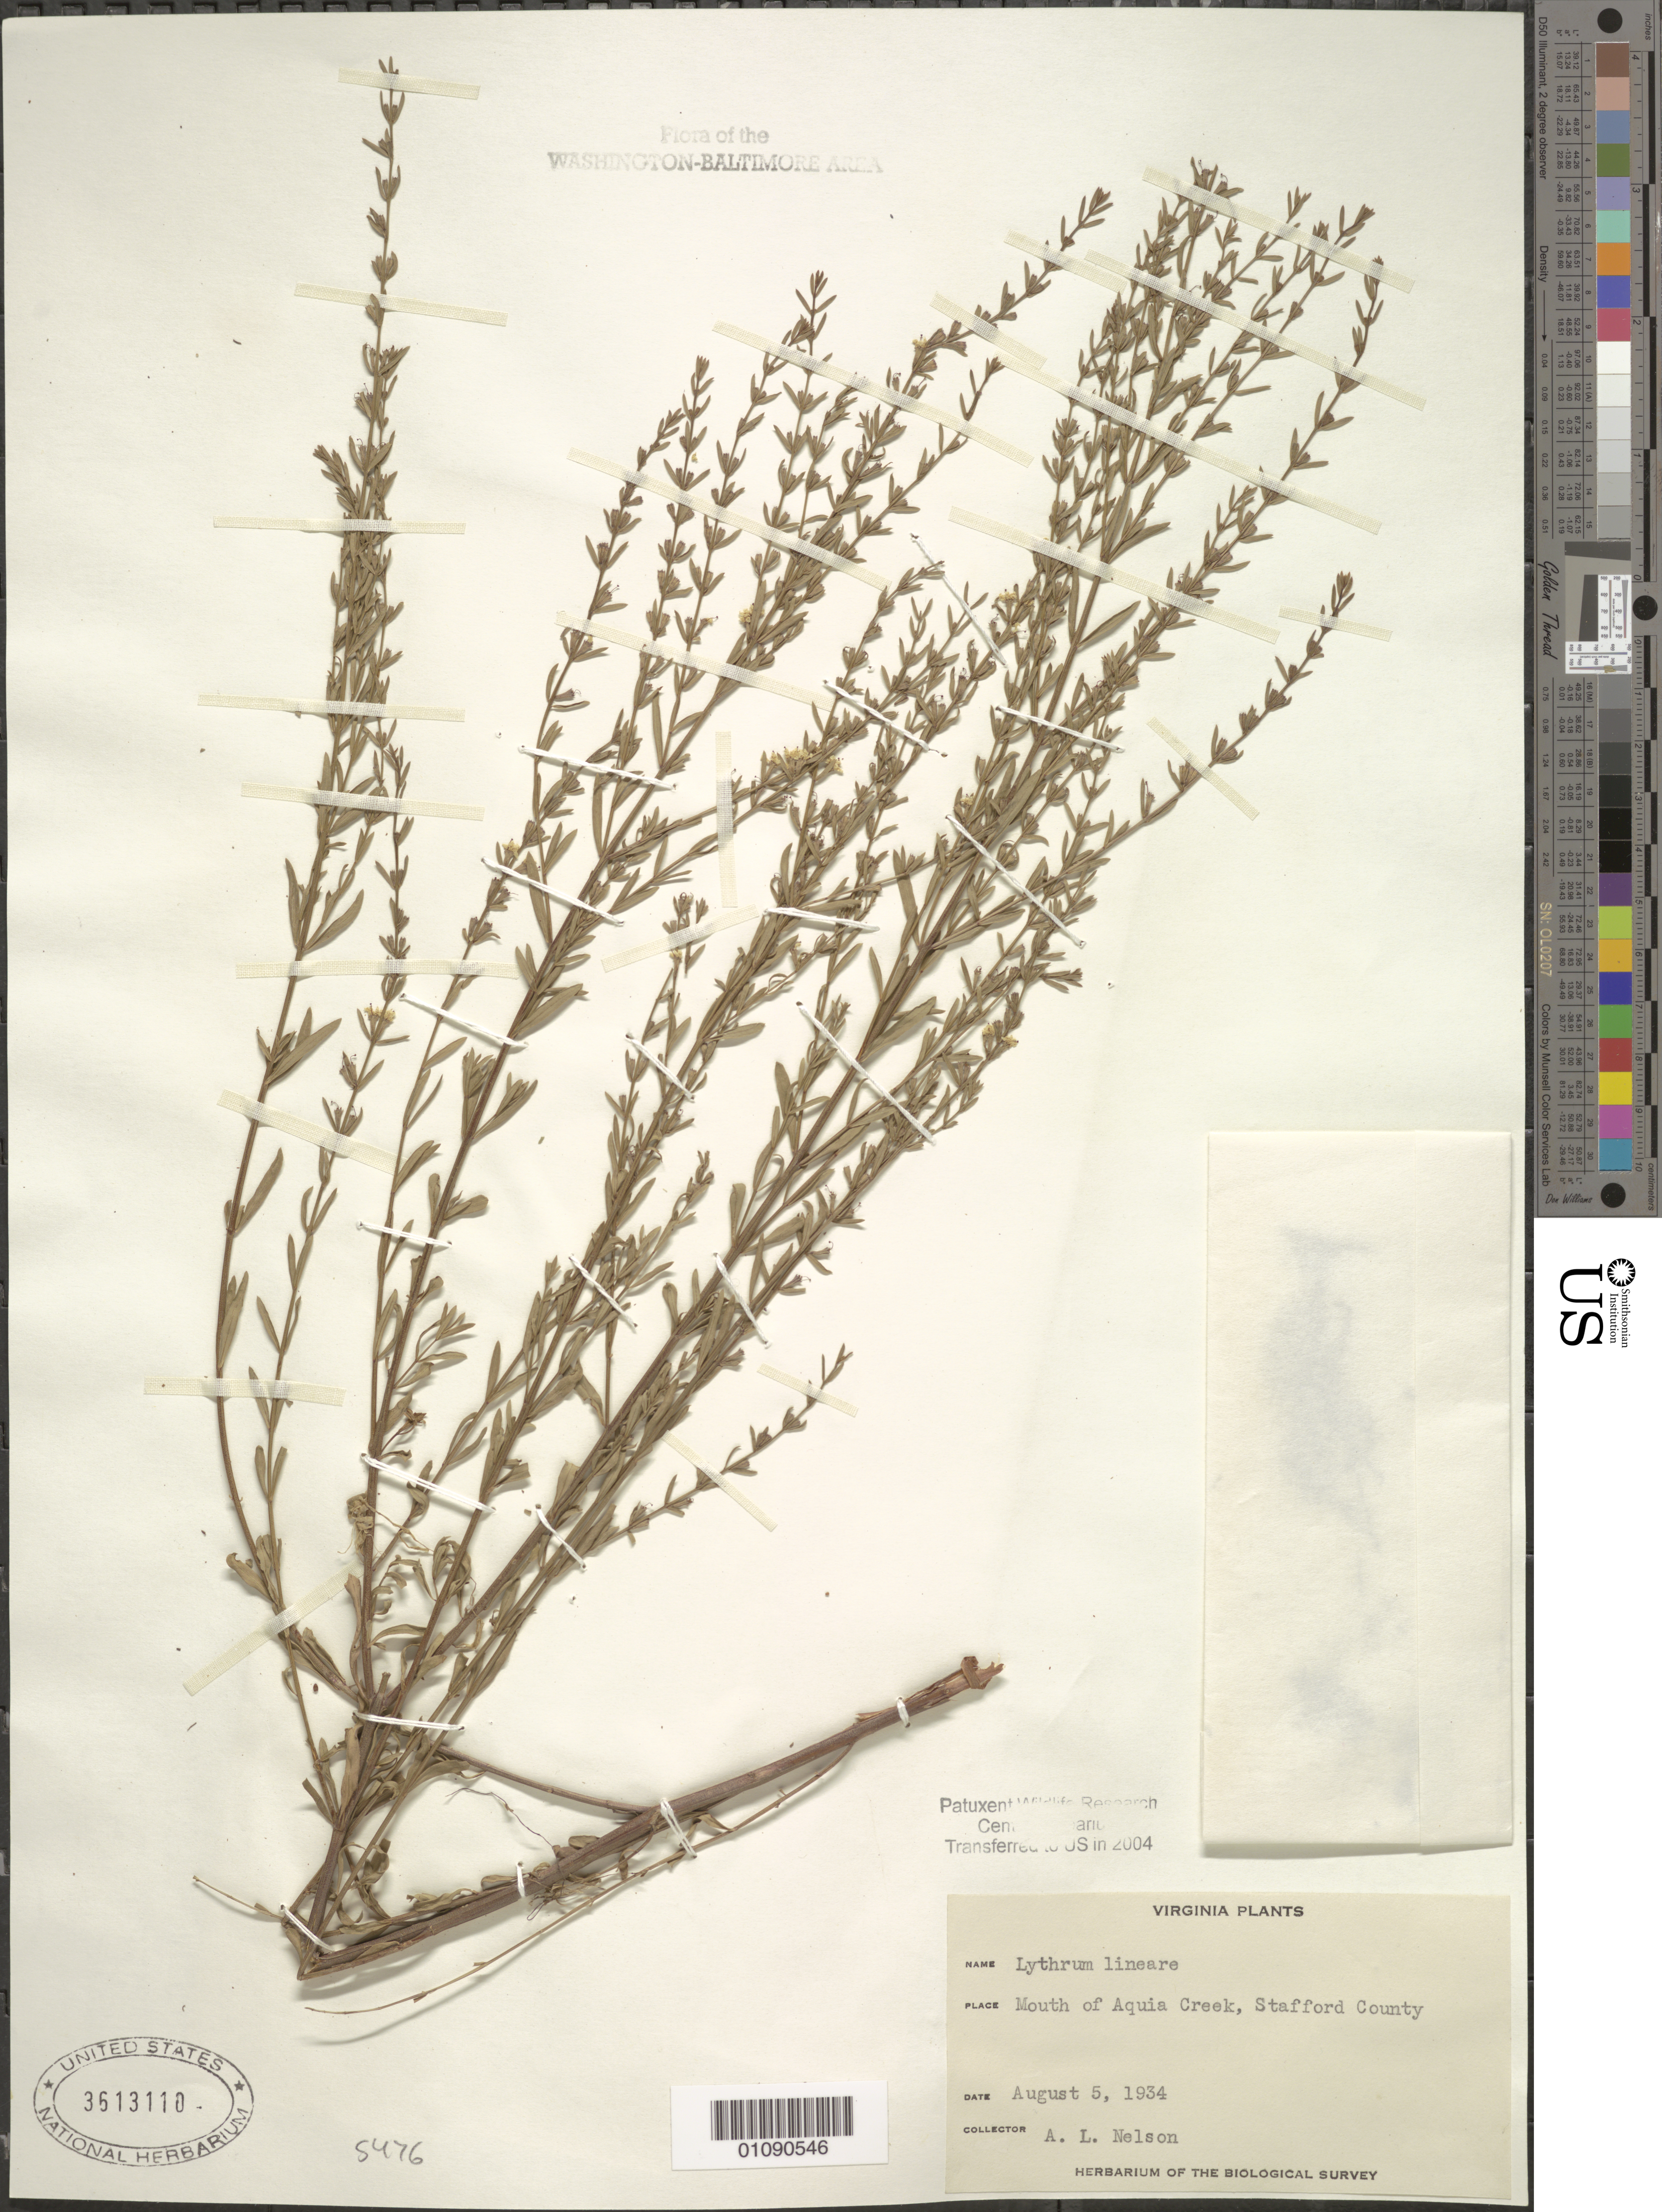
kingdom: Plantae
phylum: Tracheophyta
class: Magnoliopsida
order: Myrtales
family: Lythraceae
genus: Lythrum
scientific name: Lythrum lineare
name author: L.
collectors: A. L. Nelson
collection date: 1934-08-05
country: United States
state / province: Virginia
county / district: Stafford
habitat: Mouth of Aquia Creek.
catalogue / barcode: US 3613110